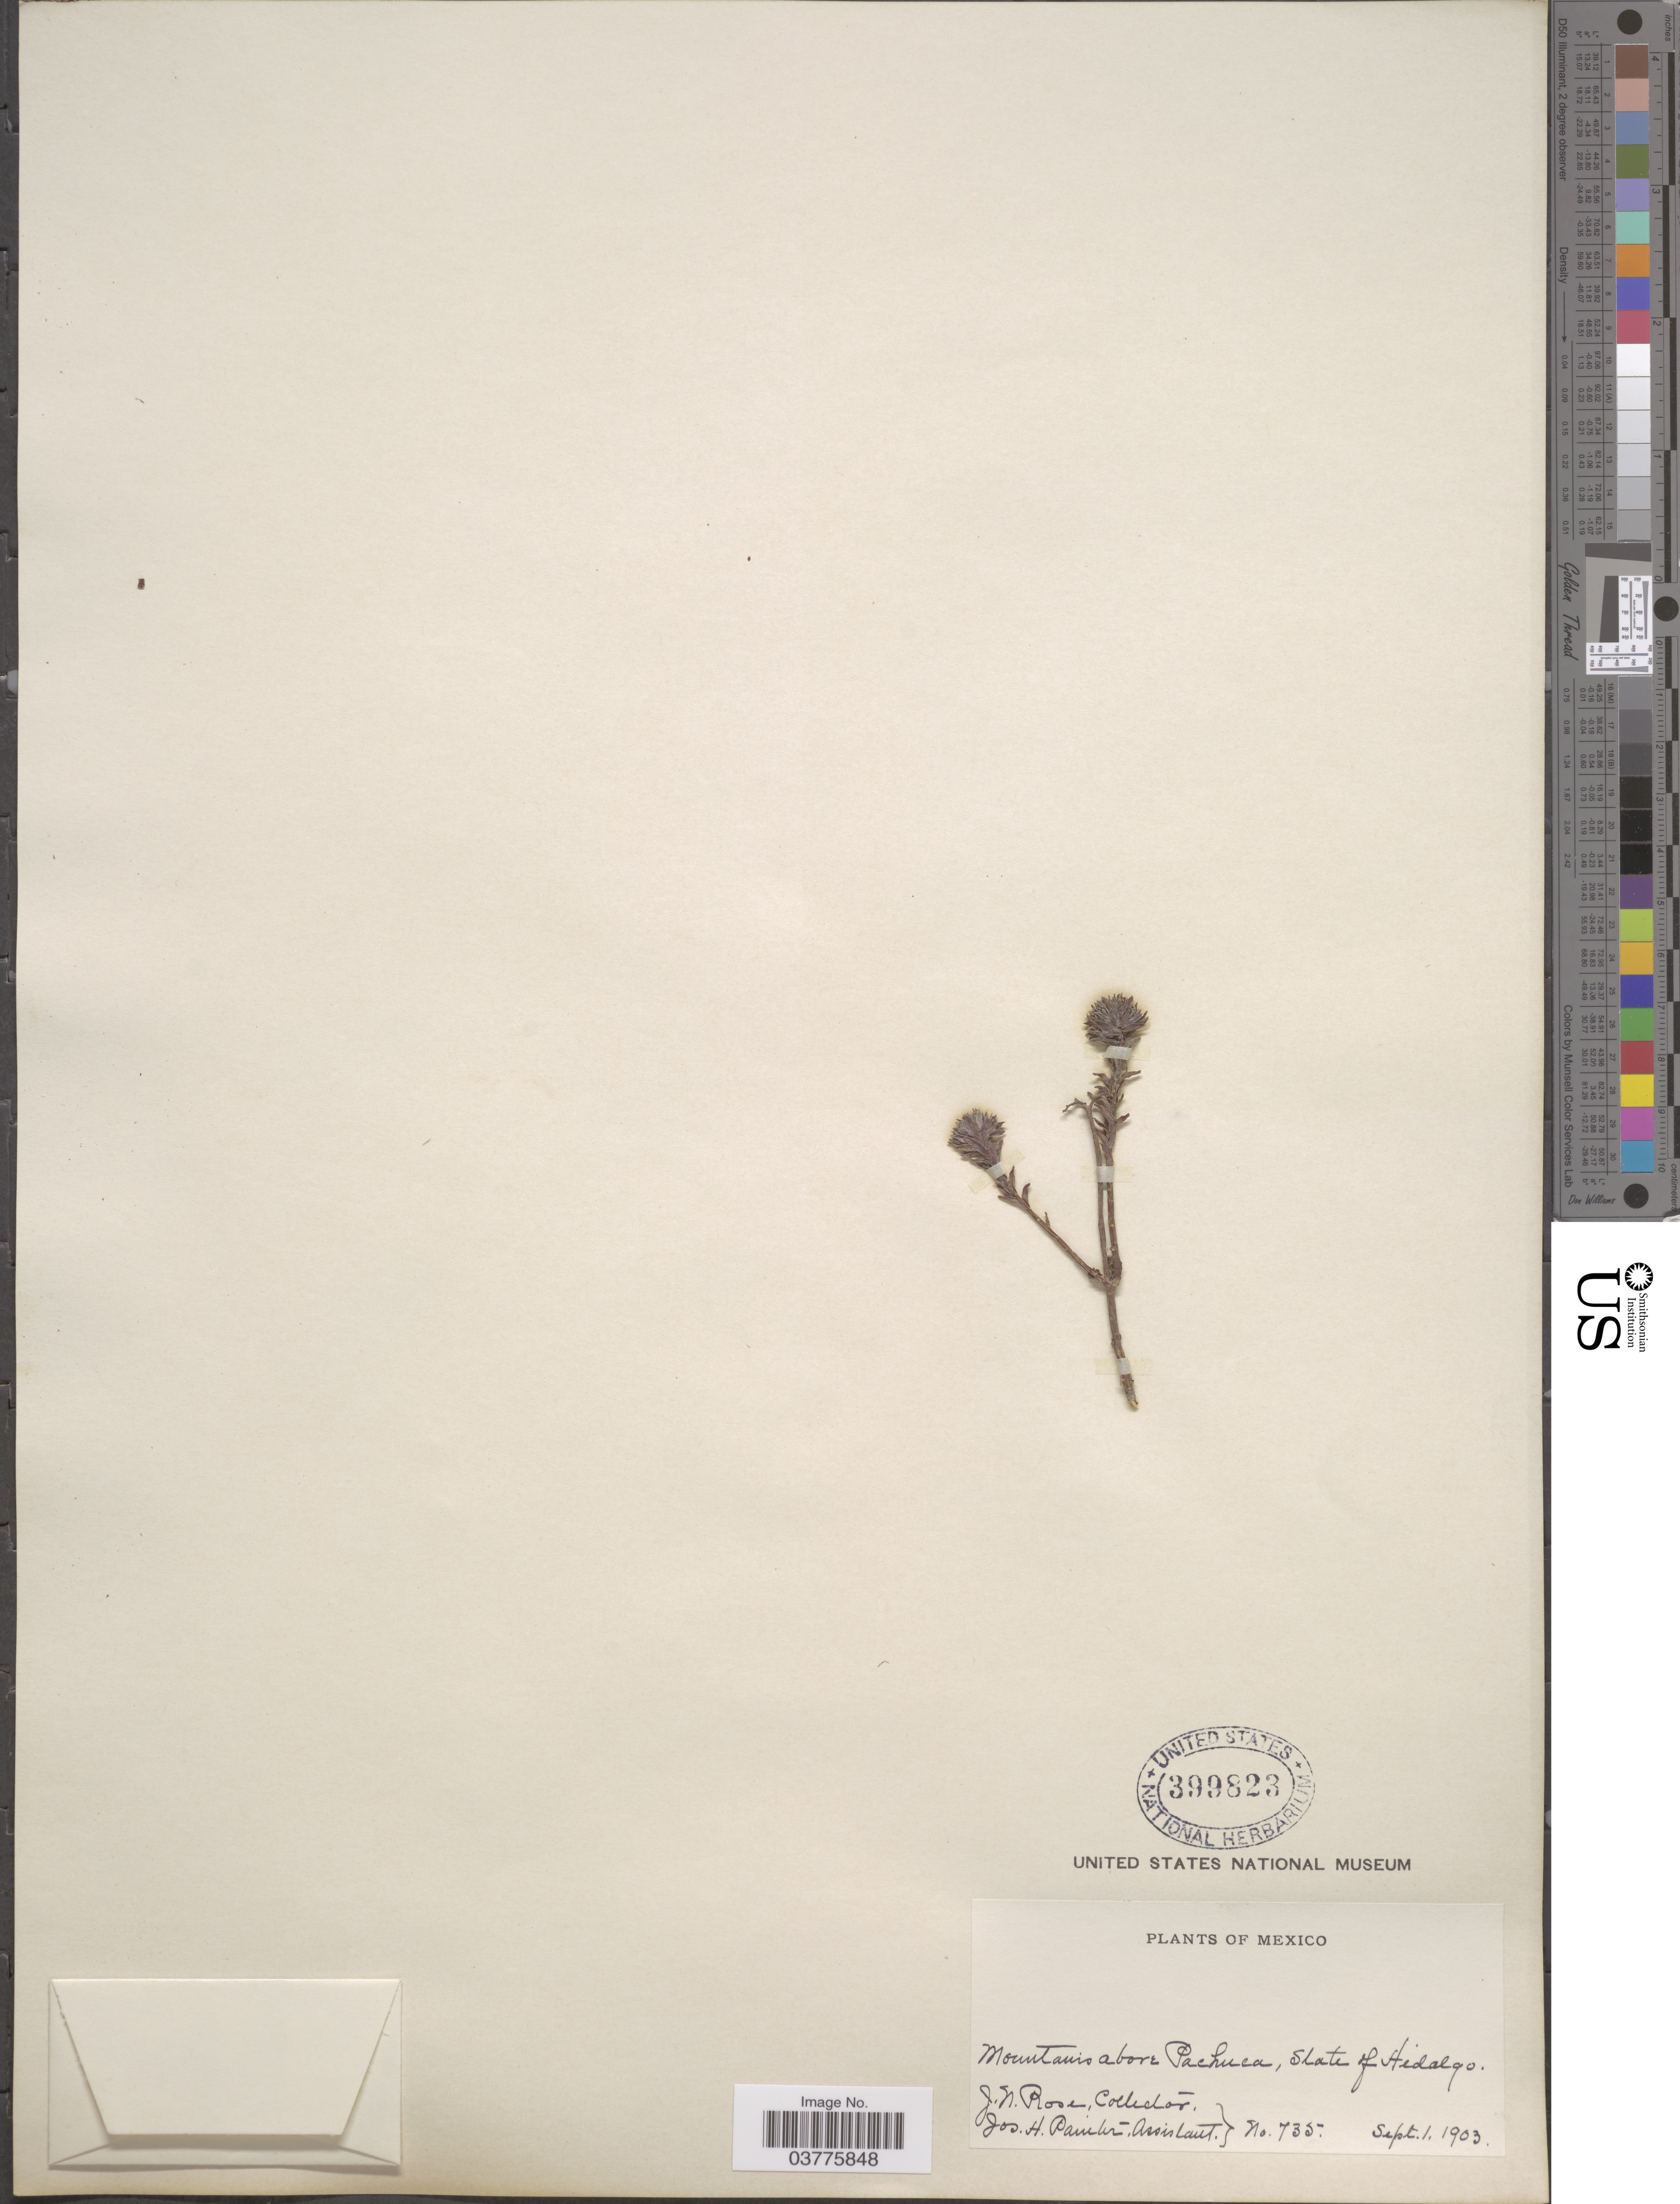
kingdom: Plantae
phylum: Tracheophyta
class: Magnoliopsida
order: Saxifragales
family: Crassulaceae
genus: Sedum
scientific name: Sedum goldmanii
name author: (Rose) Moran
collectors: J. N. Rose & J. H. Painter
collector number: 735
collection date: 1903-09-01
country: Mexico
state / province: Hidalgo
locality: Mountains above Pachuca.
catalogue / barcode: US 399823